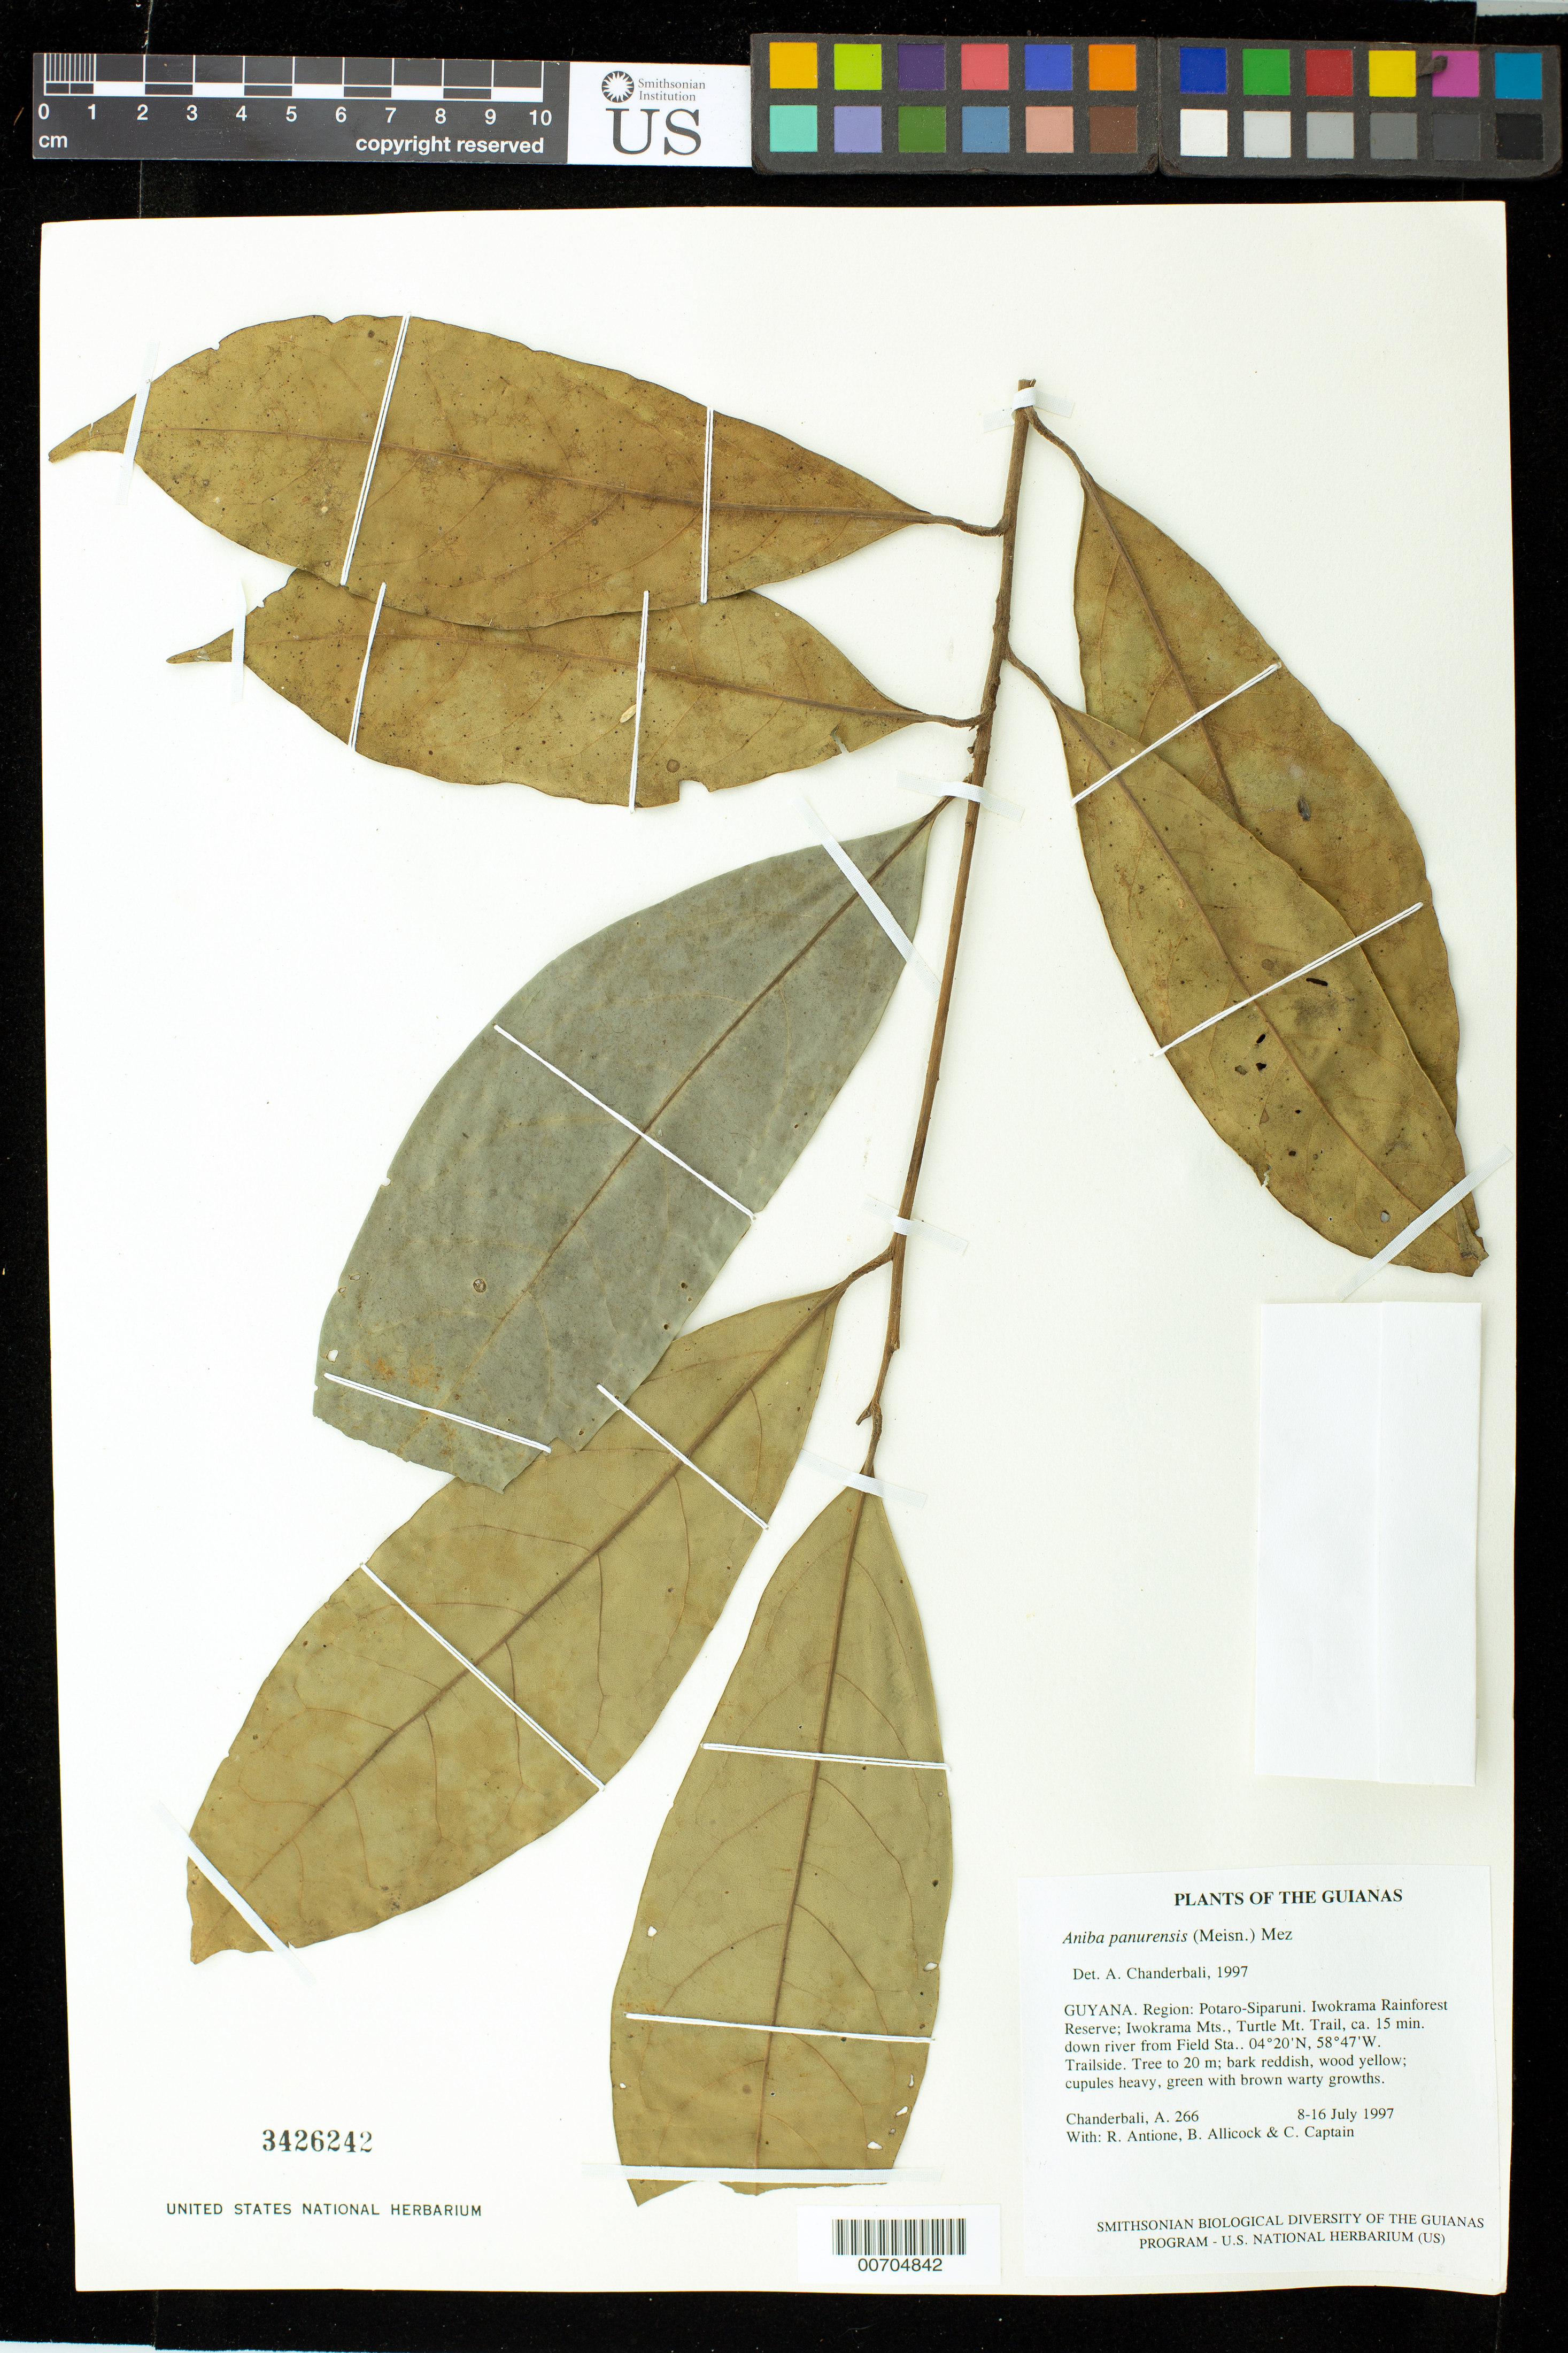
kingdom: Plantae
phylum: Tracheophyta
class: Magnoliopsida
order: Laurales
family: Lauraceae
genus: Aniba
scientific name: Aniba panurensis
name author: (Meisn.) Mez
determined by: Chanderbali, Andre Shashi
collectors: A. S. Chanderbali, R. Antione, B. Allicock & C. Captain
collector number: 266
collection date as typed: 8-16 July 1997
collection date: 1997-07-08/1997-07-16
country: Guyana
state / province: Potaro-Siparuni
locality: Iwokrama Rainforest Reserve; Iwokrama Mts., Turtle Mt. Trail, ca. 15 min. down river from Field Station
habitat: Trailside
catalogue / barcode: US 3426242